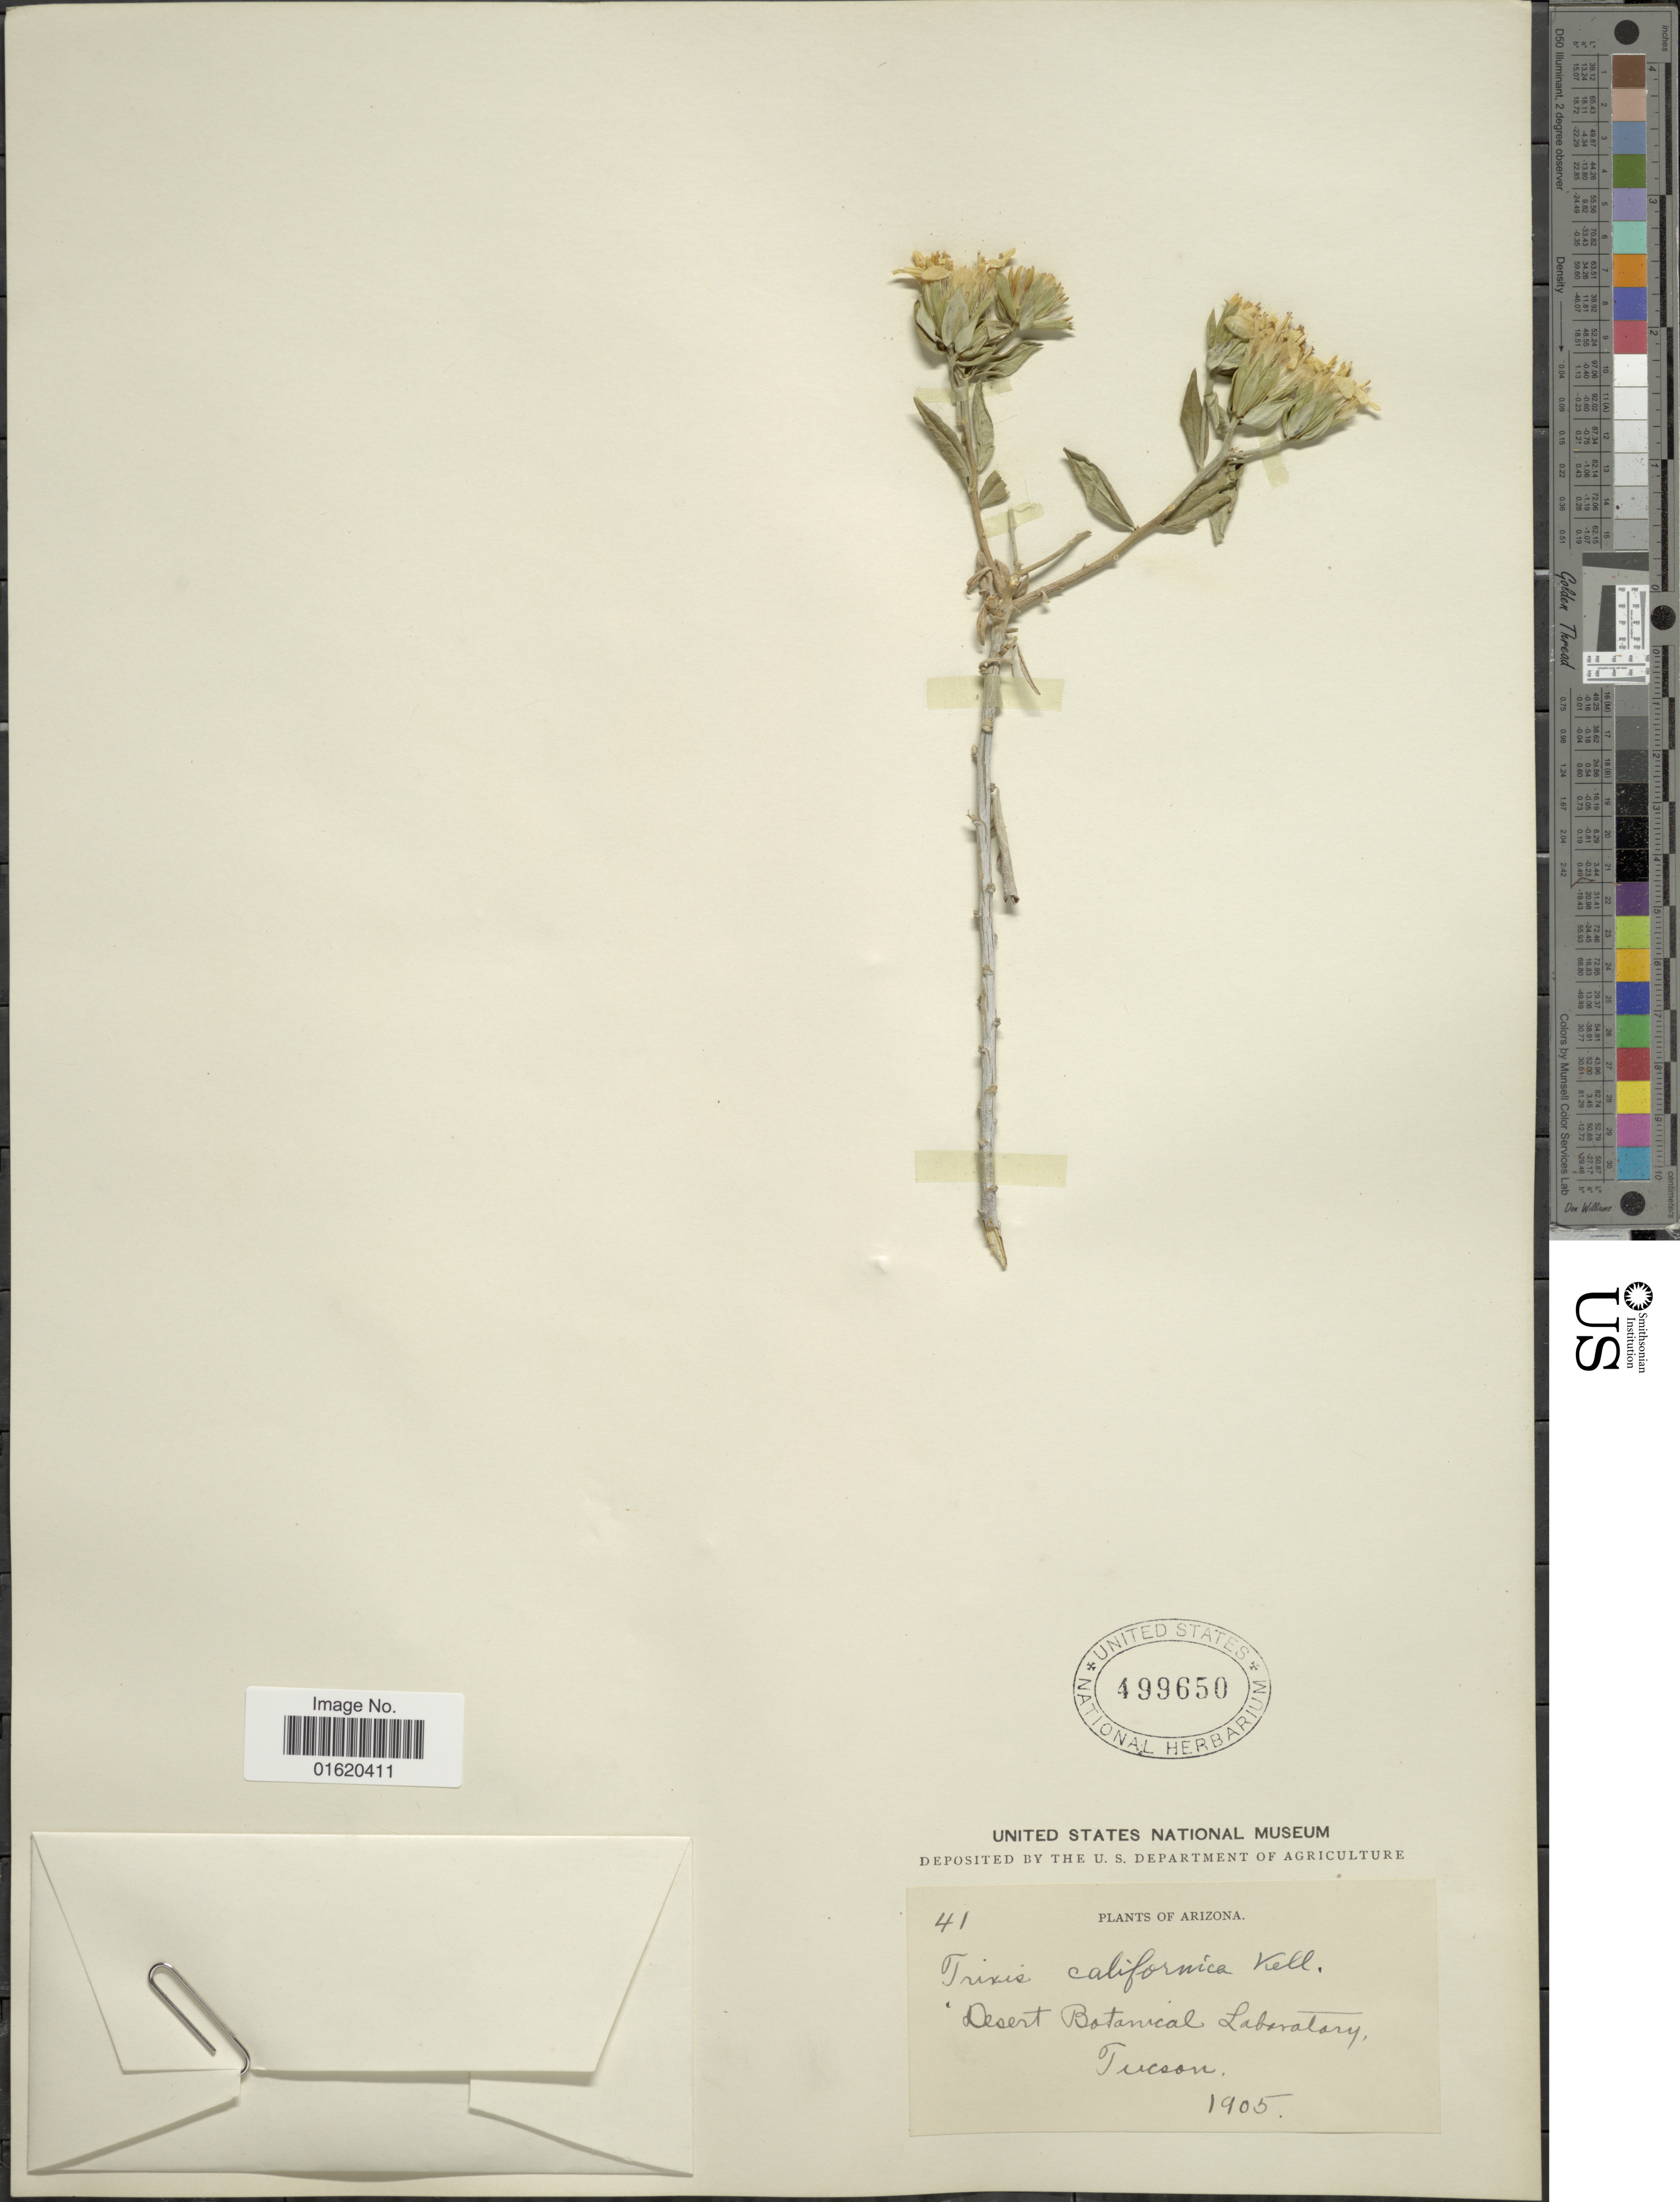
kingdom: Plantae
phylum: Tracheophyta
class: Magnoliopsida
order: Asterales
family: Asteraceae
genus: Trixis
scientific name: Trixis californica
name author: Kellogg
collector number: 41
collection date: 1905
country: United States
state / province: Arizona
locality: Desert Botanical Laboratory, Tucson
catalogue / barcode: US 499650